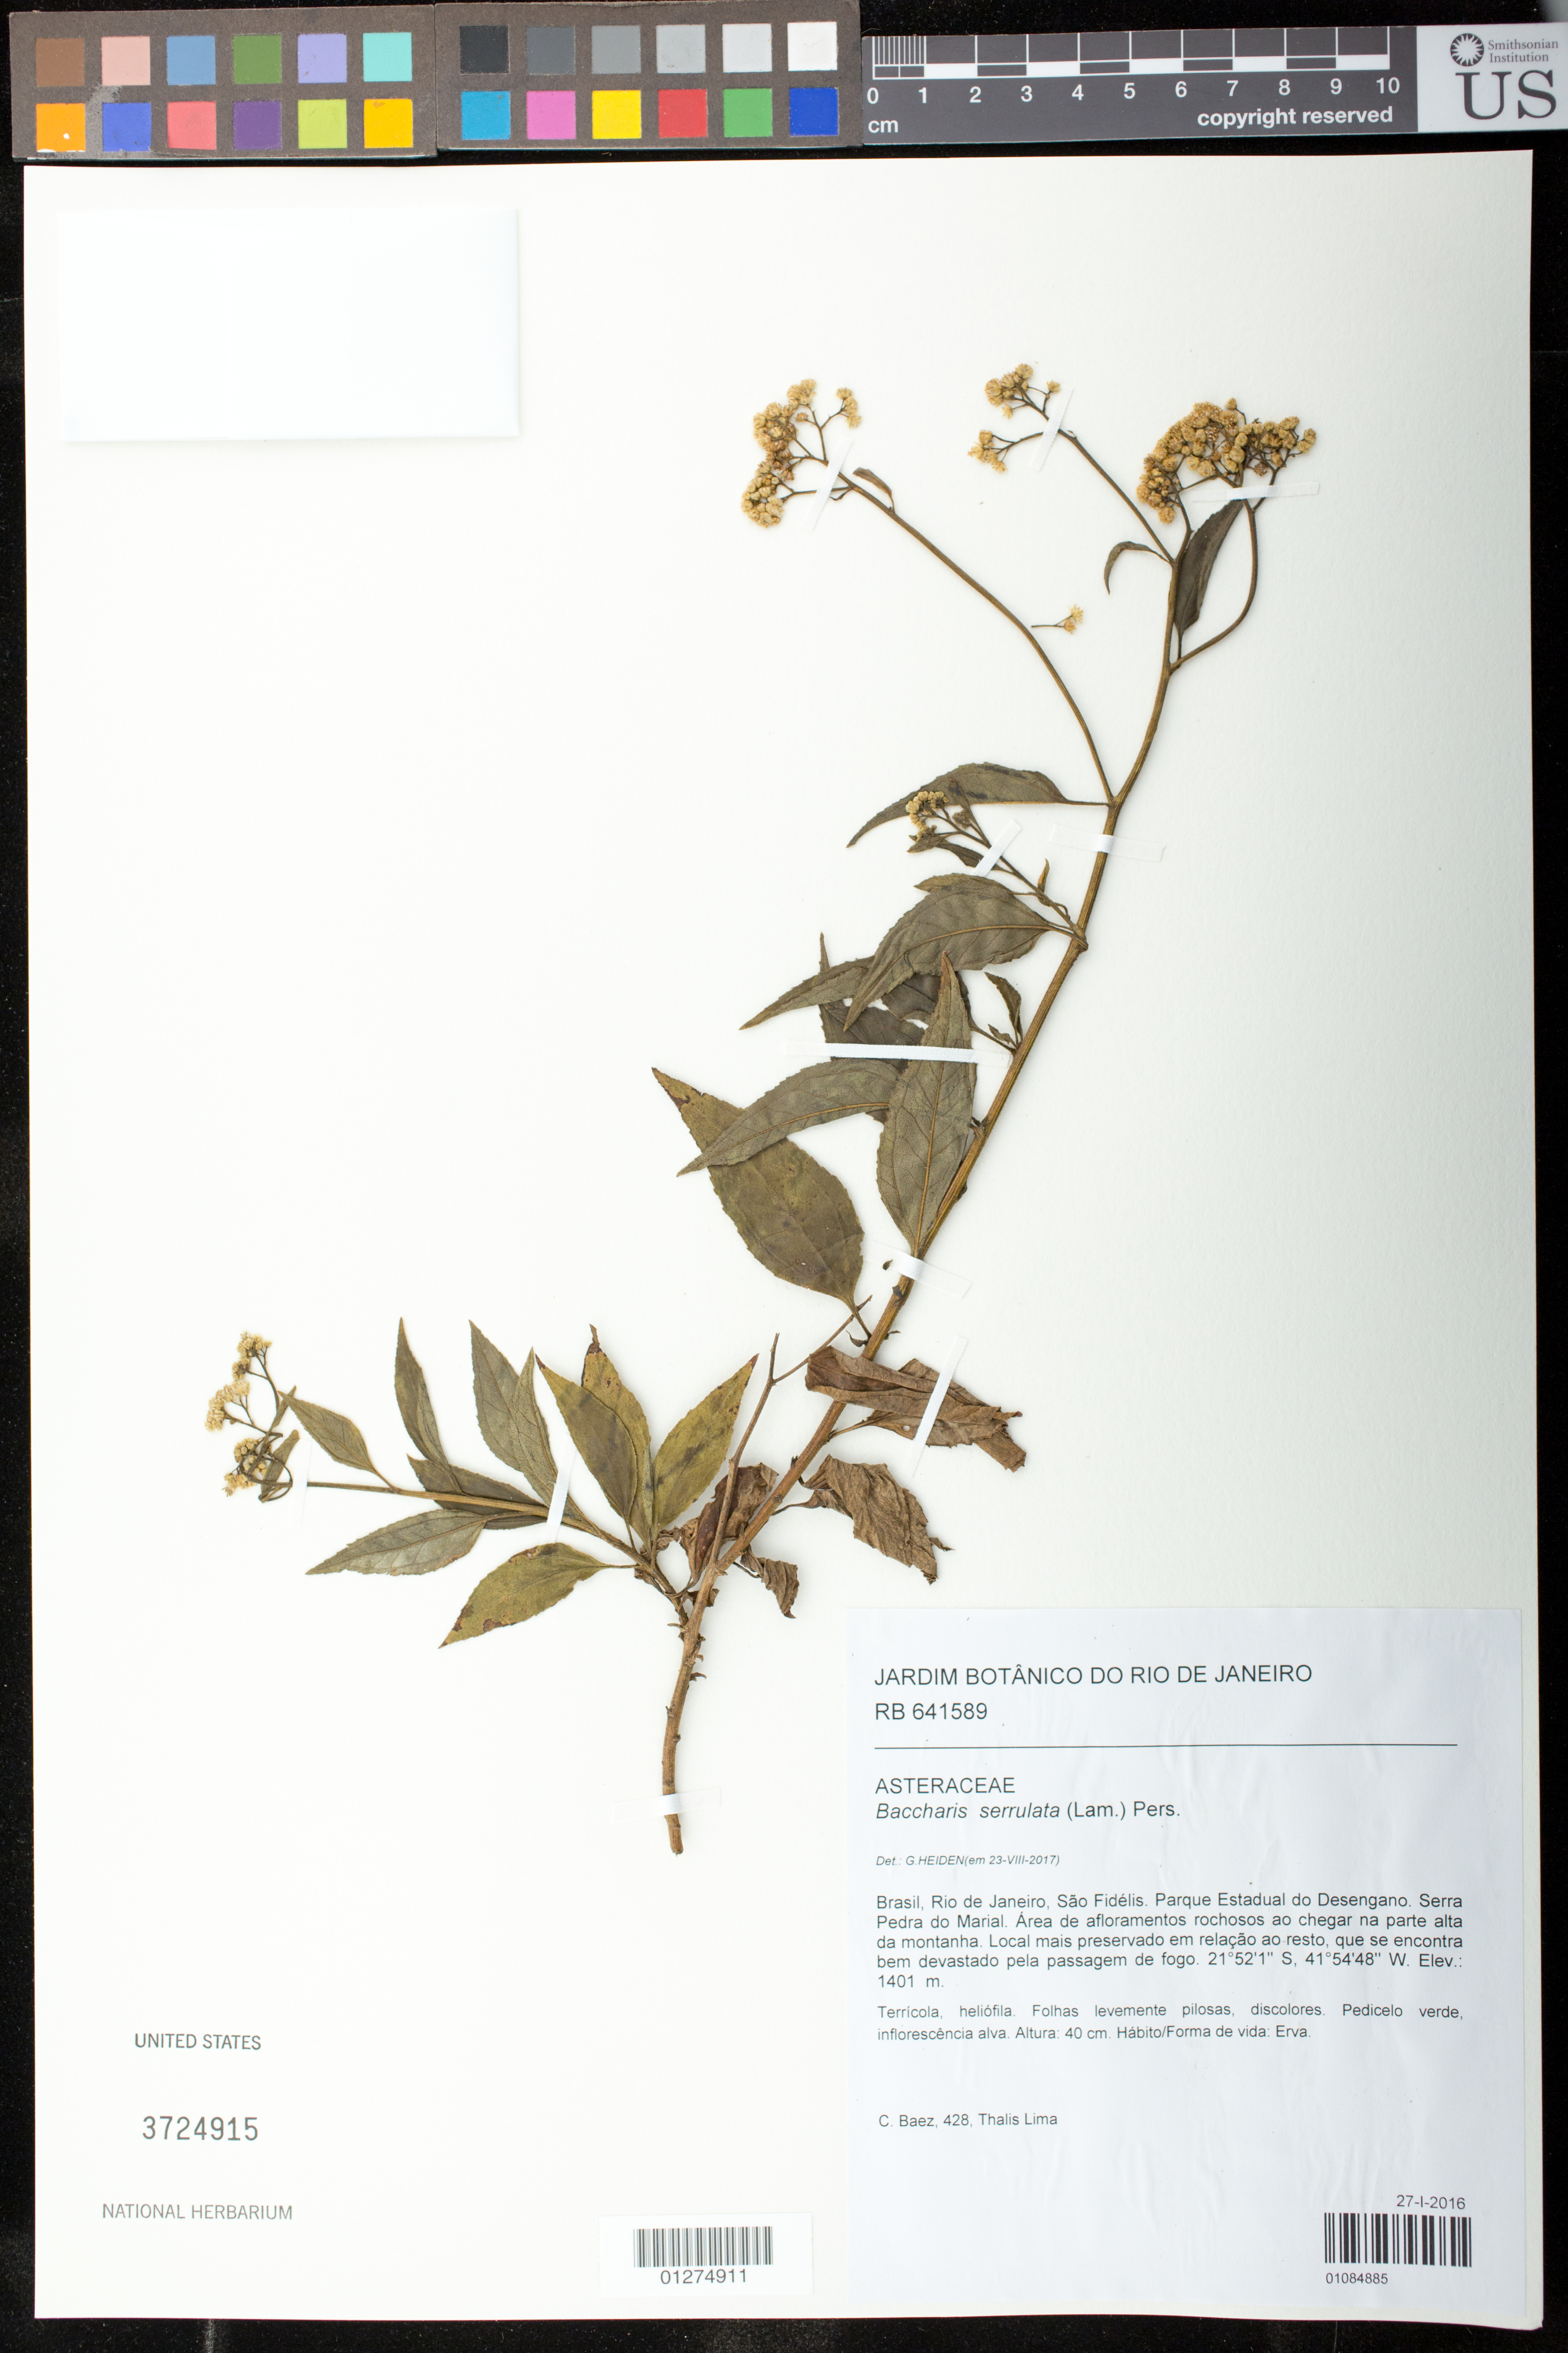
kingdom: Plantae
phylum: Tracheophyta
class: Magnoliopsida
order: Asterales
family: Asteraceae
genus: Baccharis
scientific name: Baccharis serrulata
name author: (Lam.) Pers.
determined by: Heiden, G.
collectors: C. Baez & T. Lima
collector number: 428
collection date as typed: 27 I 2016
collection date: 2016-01-27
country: Brazil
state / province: Rio de Janeiro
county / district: São Fidélis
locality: Parque Estadual do Desengano. Serra Pedra do Marial.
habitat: Area de afloramentos rochosos ao chegar na parte alta da montanha.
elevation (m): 1401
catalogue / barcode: US 3724915